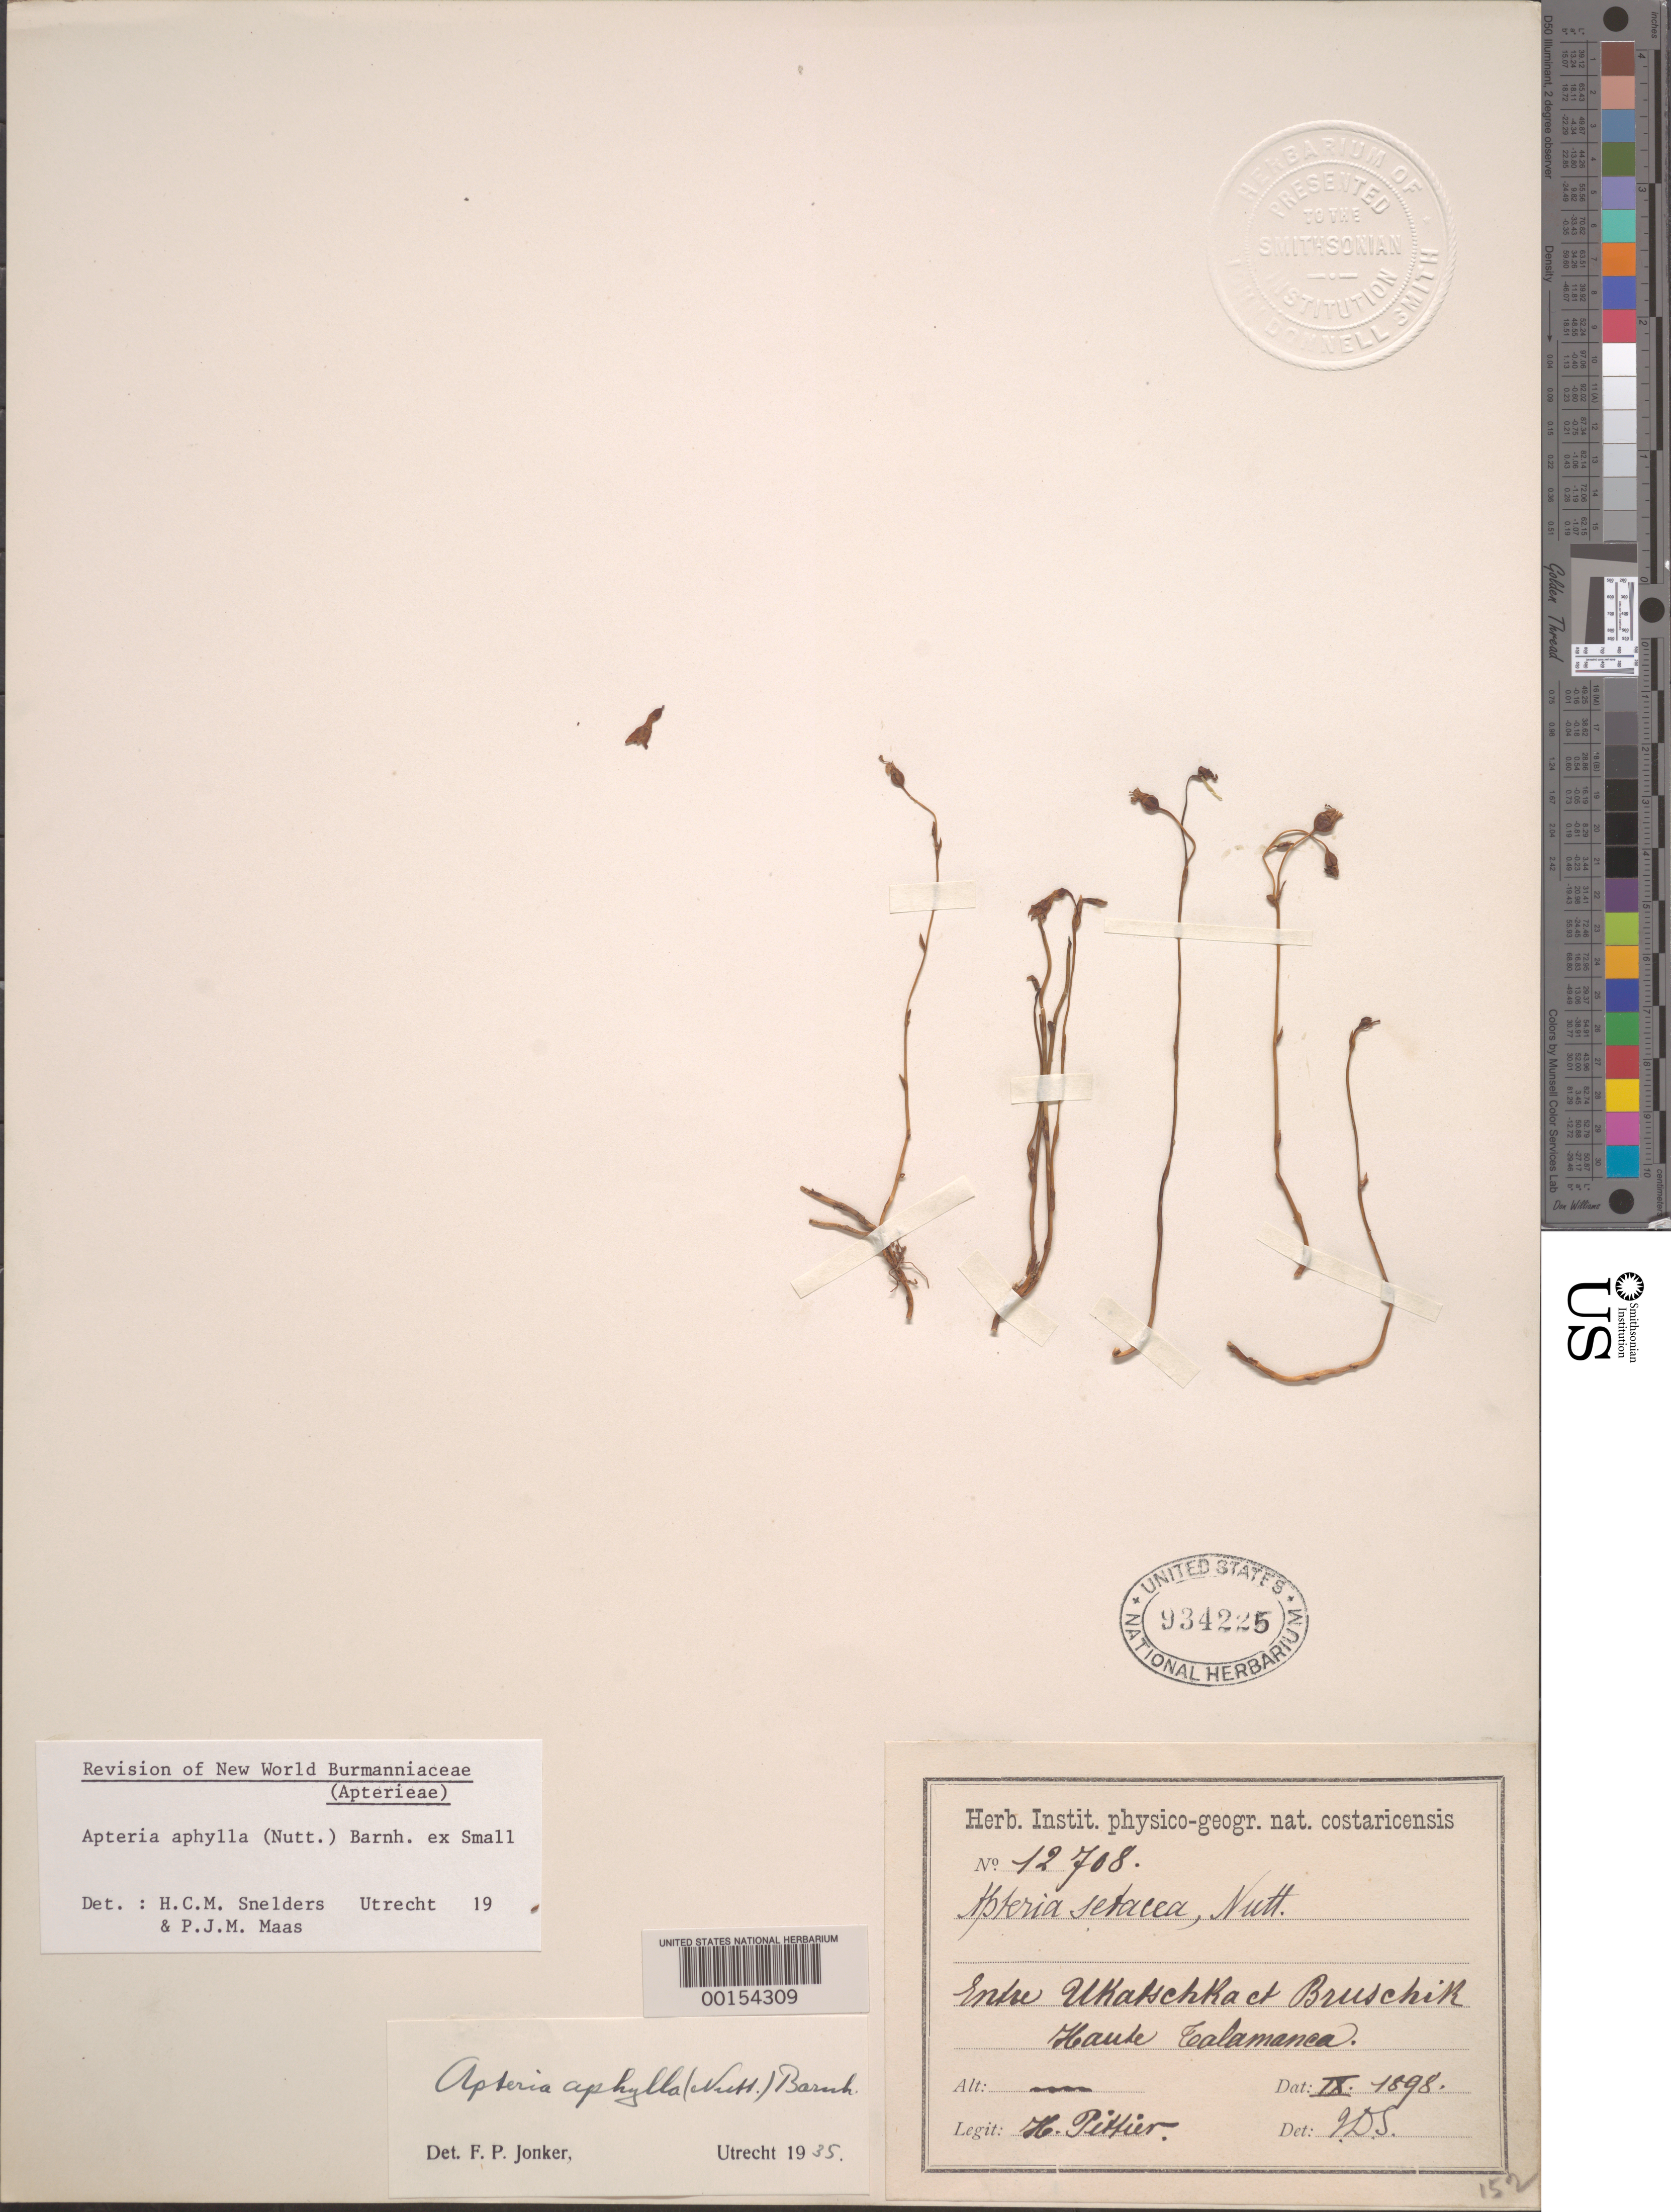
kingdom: Plantae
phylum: Tracheophyta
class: Liliopsida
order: Dioscoreales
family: Burmanniaceae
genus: Apteria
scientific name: Apteria aphylla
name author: (Nutt.) Barnhart ex Small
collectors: H. F. Pittier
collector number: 12708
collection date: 1898-09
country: Costa Rica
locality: Entre Ukatschka et Bruschik. Haute Talamanca.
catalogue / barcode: US 934225